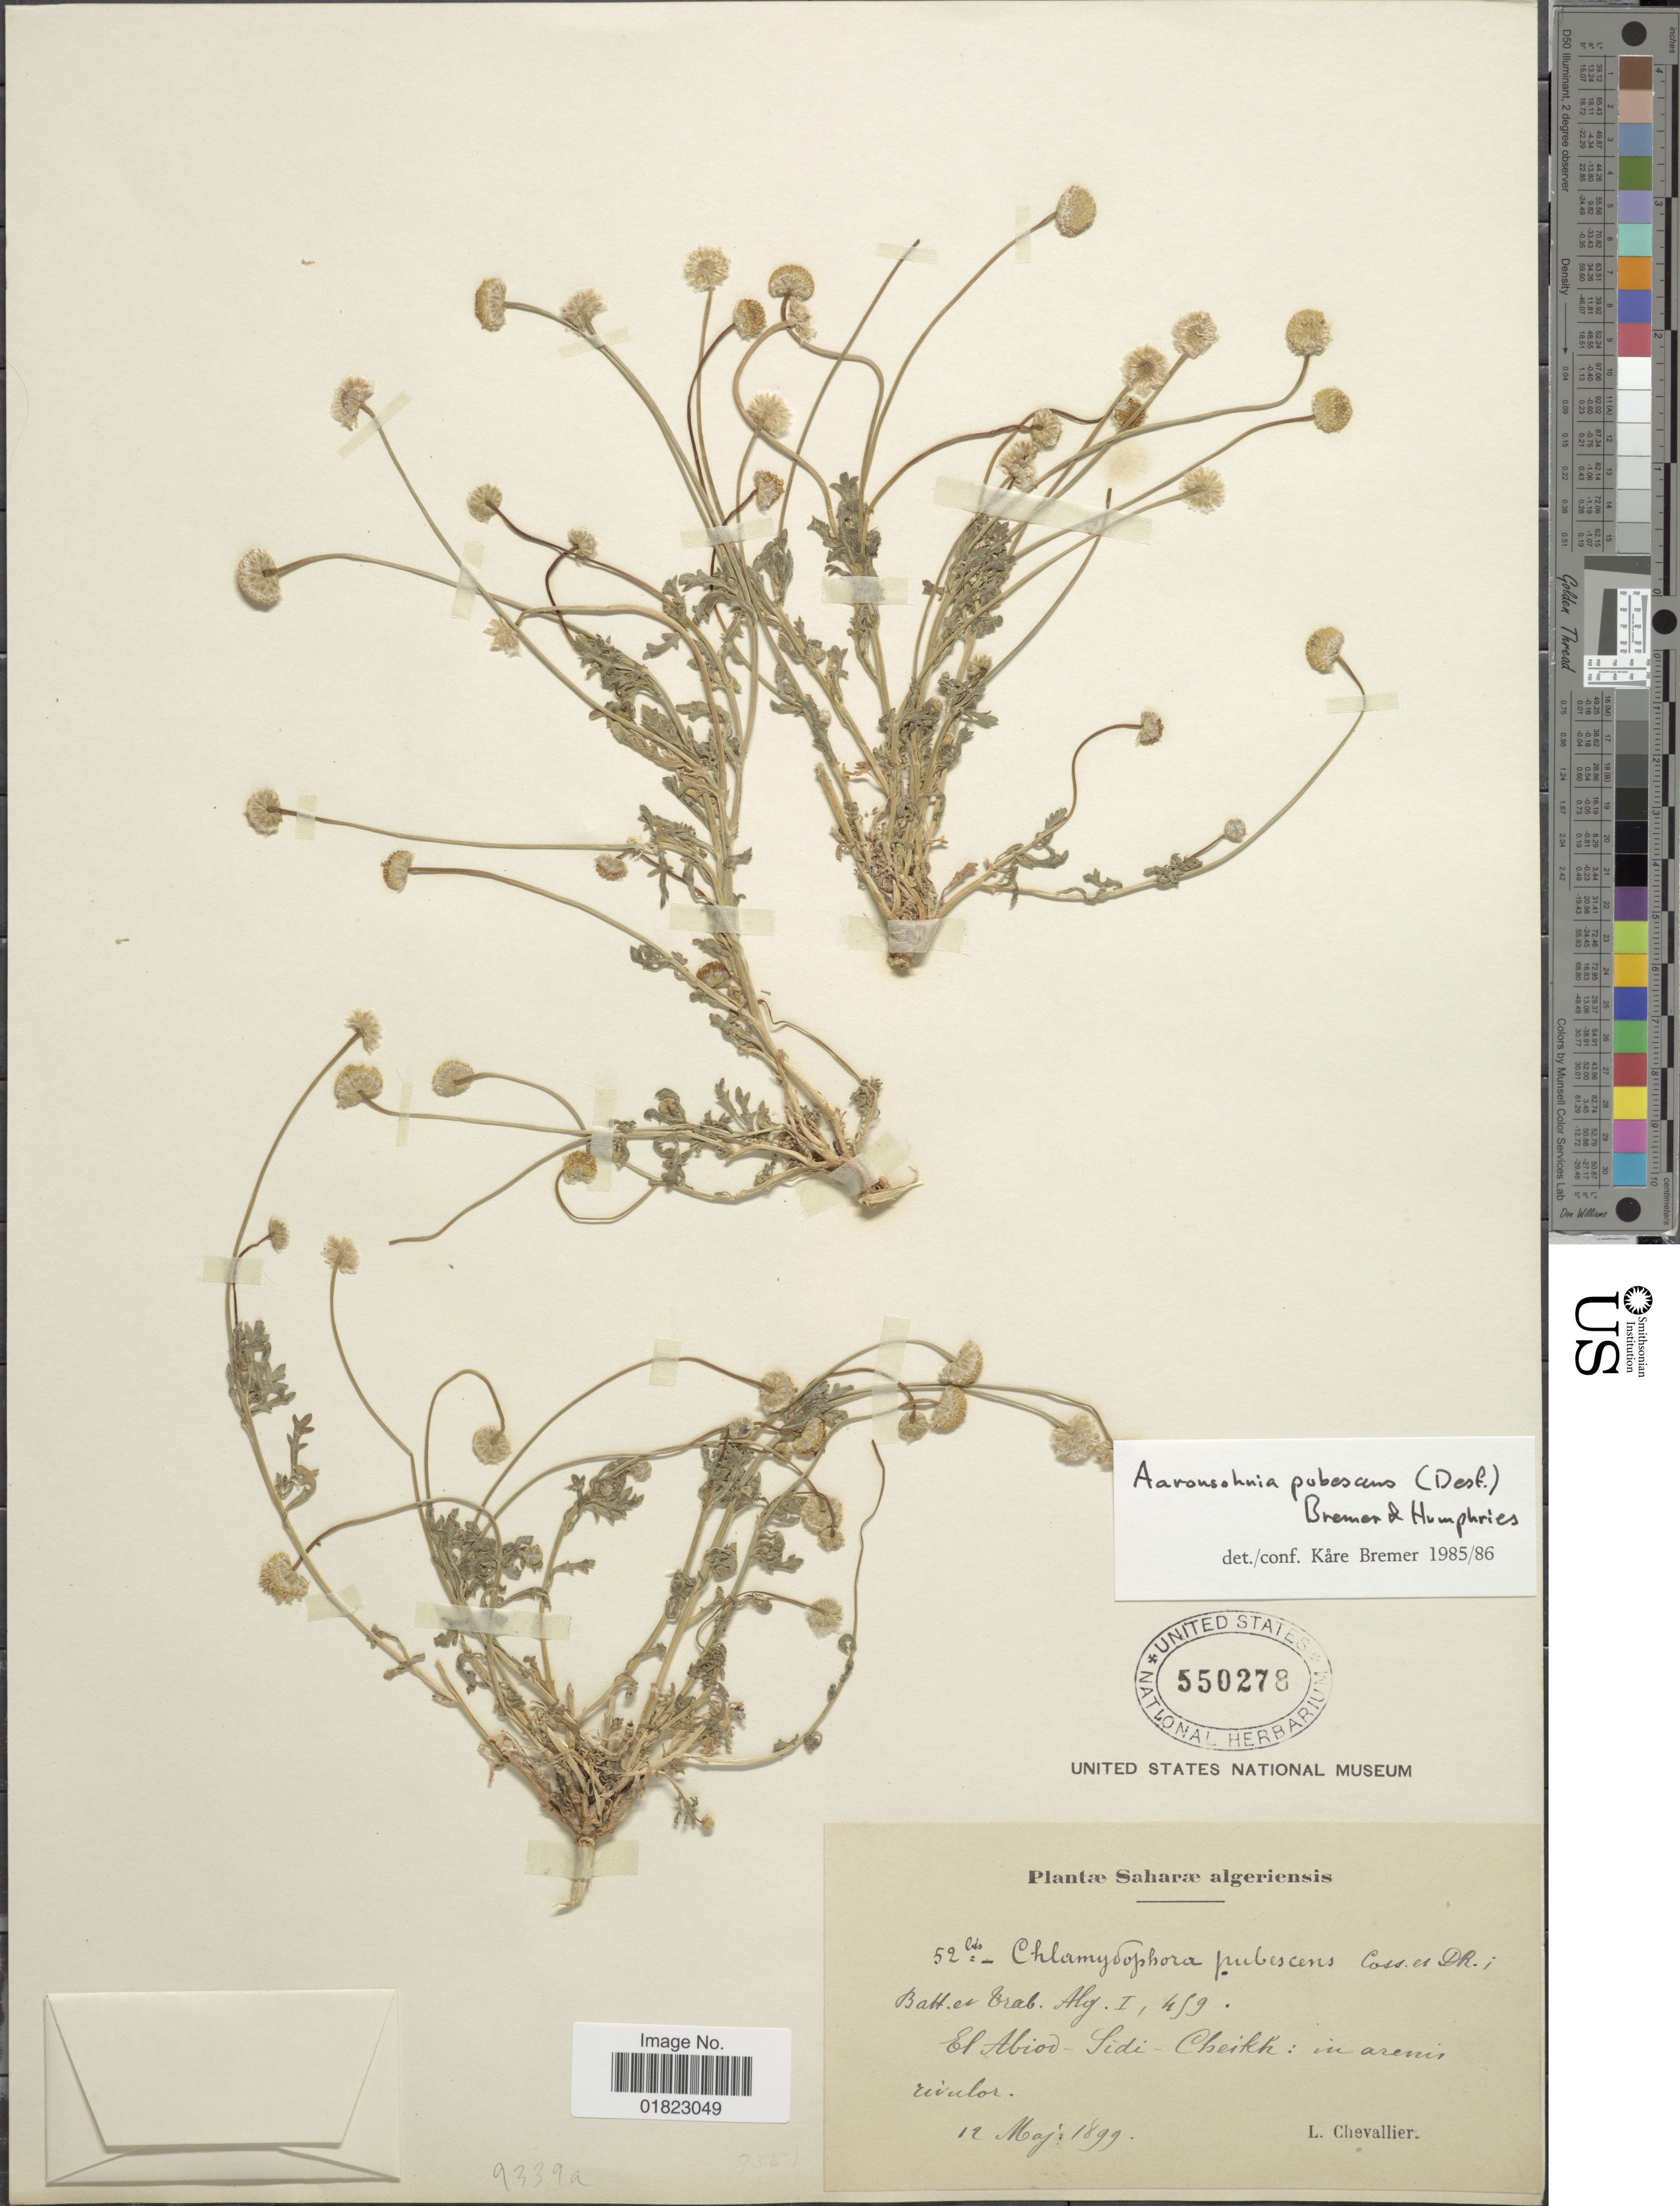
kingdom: Plantae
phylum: Tracheophyta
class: Magnoliopsida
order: Asterales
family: Asteraceae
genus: Aaronsohnia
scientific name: Aaronsohnia pubescens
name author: (Desf.) K. Bremer & Humphries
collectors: L. Chevallier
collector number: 52bis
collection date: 1899-05-12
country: Algeria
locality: Saharae algeriensis, El Abiod Sidi-Cheickh: in arenosis rivulor.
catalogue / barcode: US 550278